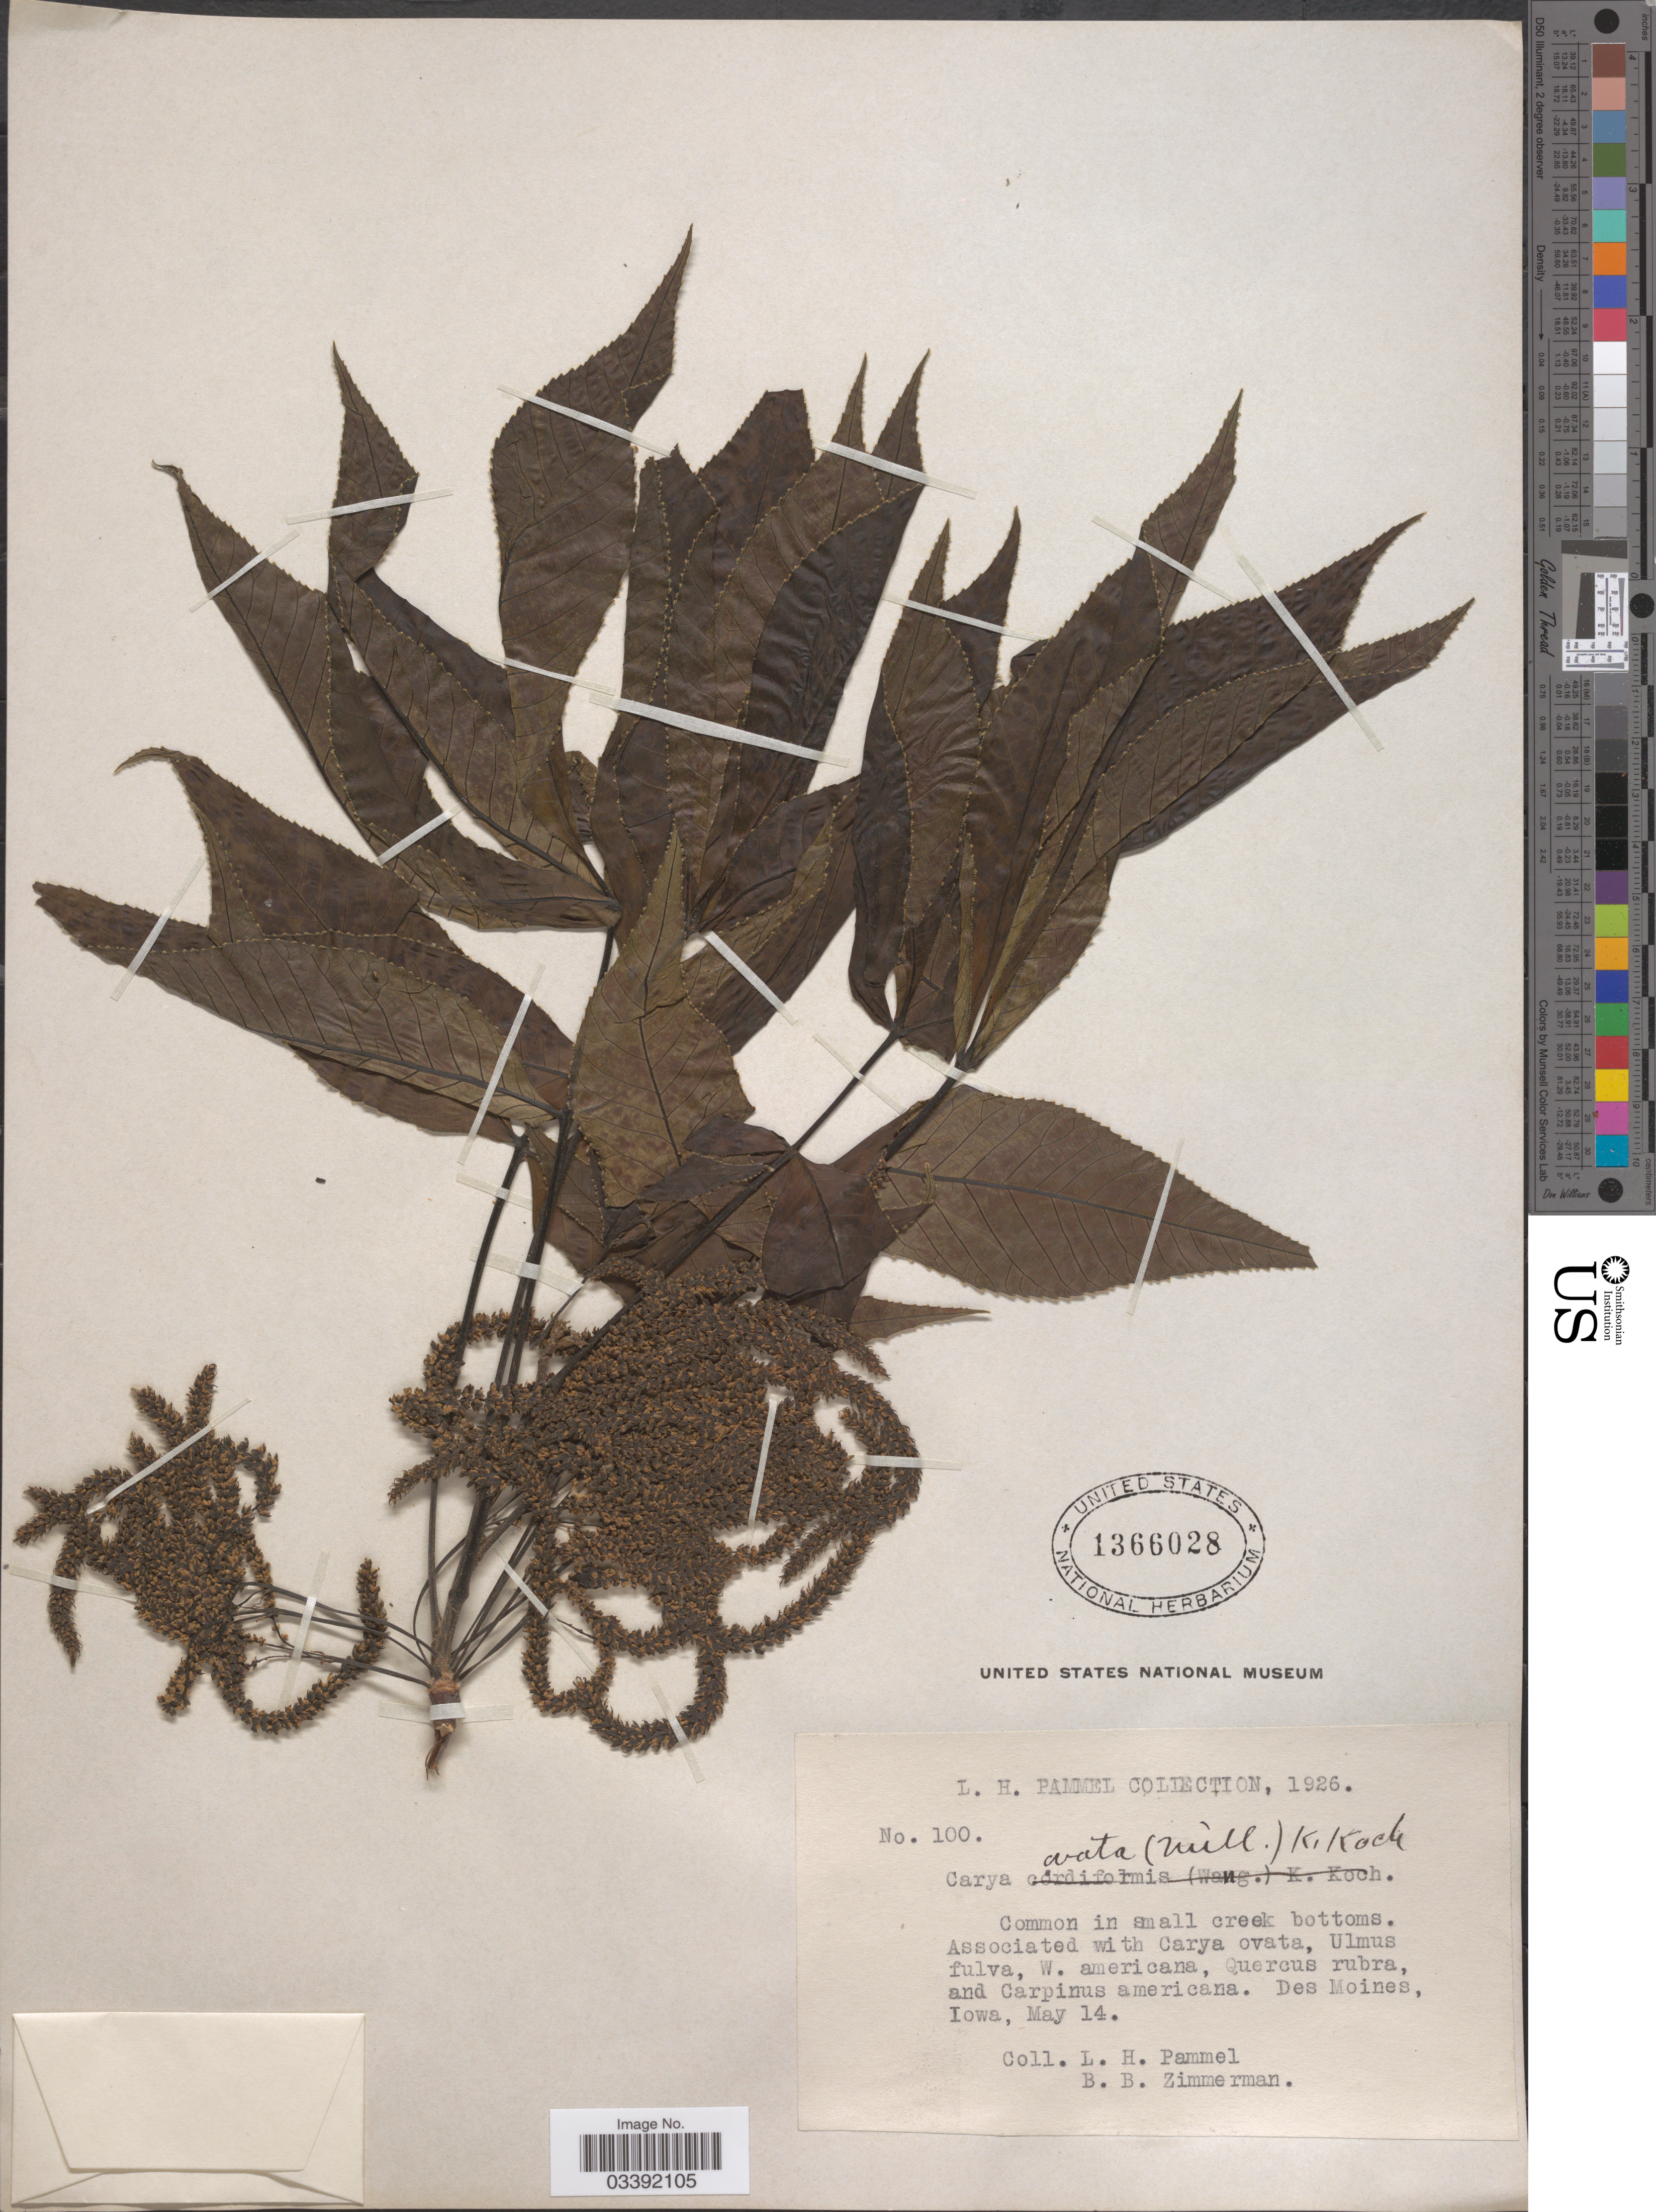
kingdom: Plantae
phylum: Tracheophyta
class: Magnoliopsida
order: Fagales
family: Juglandaceae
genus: Carya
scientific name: Carya ovata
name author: (Mill.) K. Koch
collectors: L. Pammel & B. Zimmerman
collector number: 100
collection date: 1926-05-14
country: United States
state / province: Iowa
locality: Des Moines.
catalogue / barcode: US 1366028